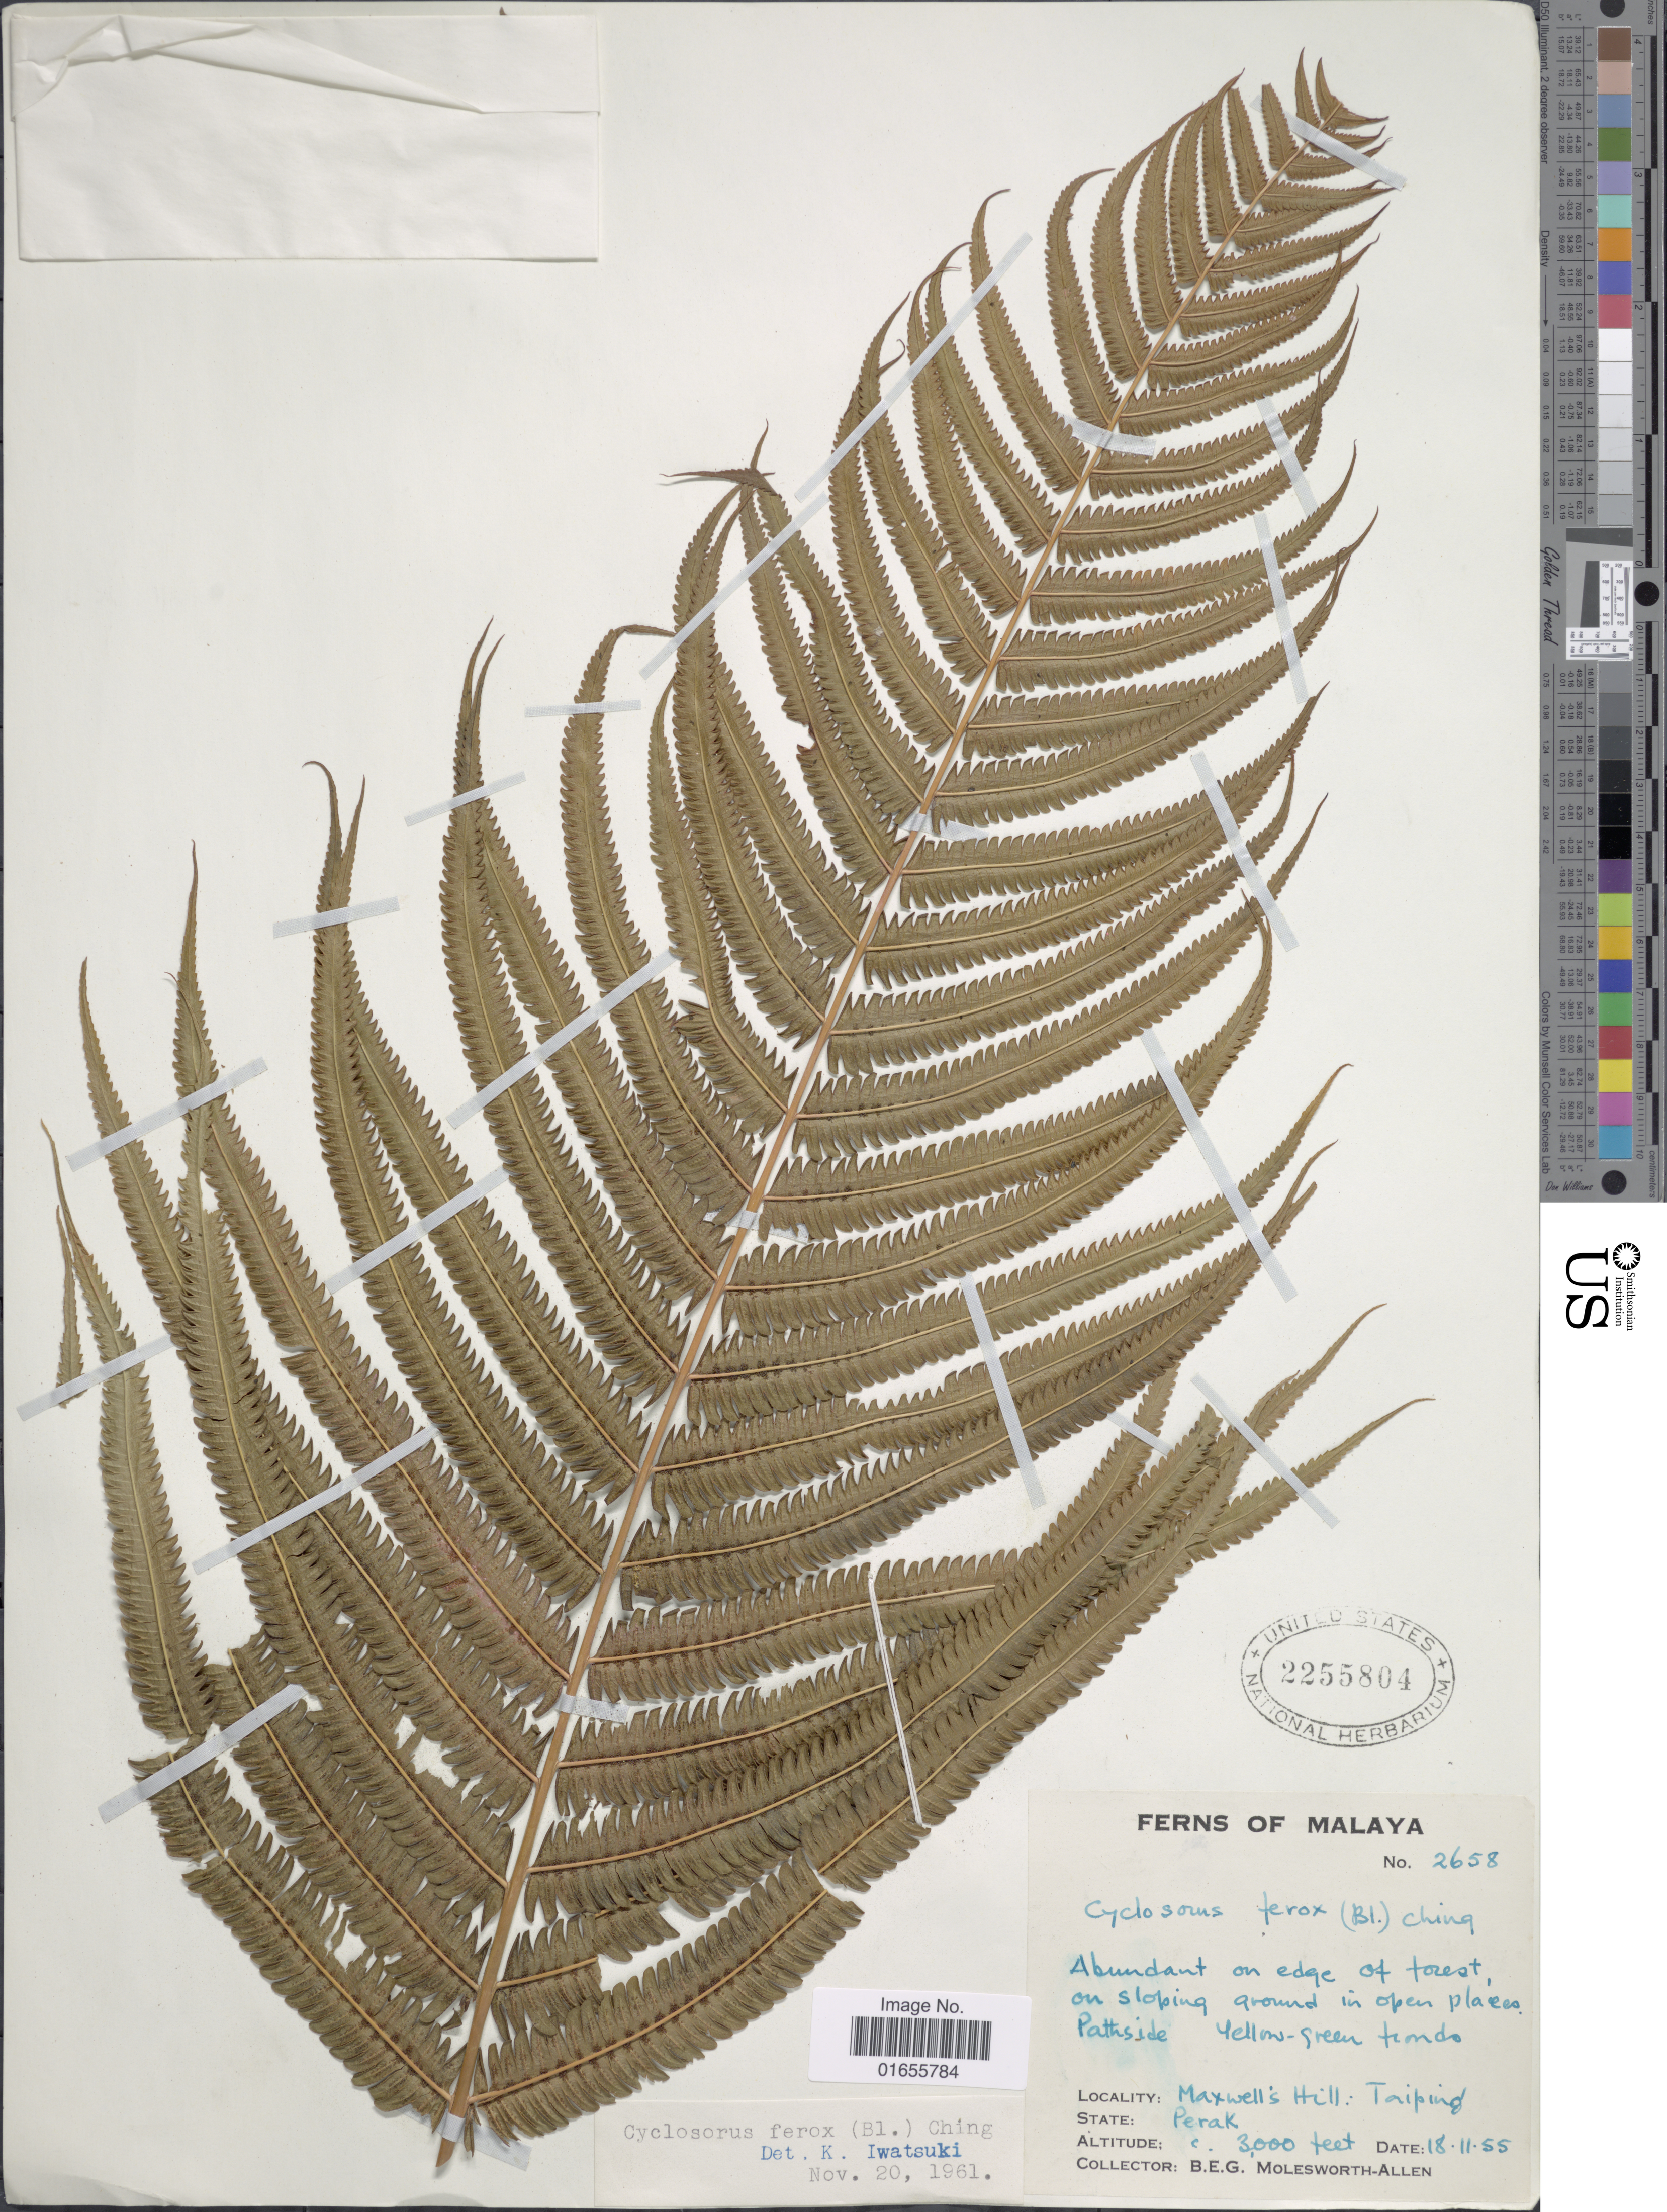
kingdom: Plantae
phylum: Tracheophyta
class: Polypodiopsida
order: Polypodiales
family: Thelypteridaceae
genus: Chingia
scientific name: Chingia ferox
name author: (Blume) Holttum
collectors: B. E. G. Molesworth-Allen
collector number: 2658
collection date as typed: Transcribed d/m/y: 18/11/55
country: Malaysia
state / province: Perak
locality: Malaya: Maxwell's Hill: Taiping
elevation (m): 914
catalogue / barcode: US 2255804